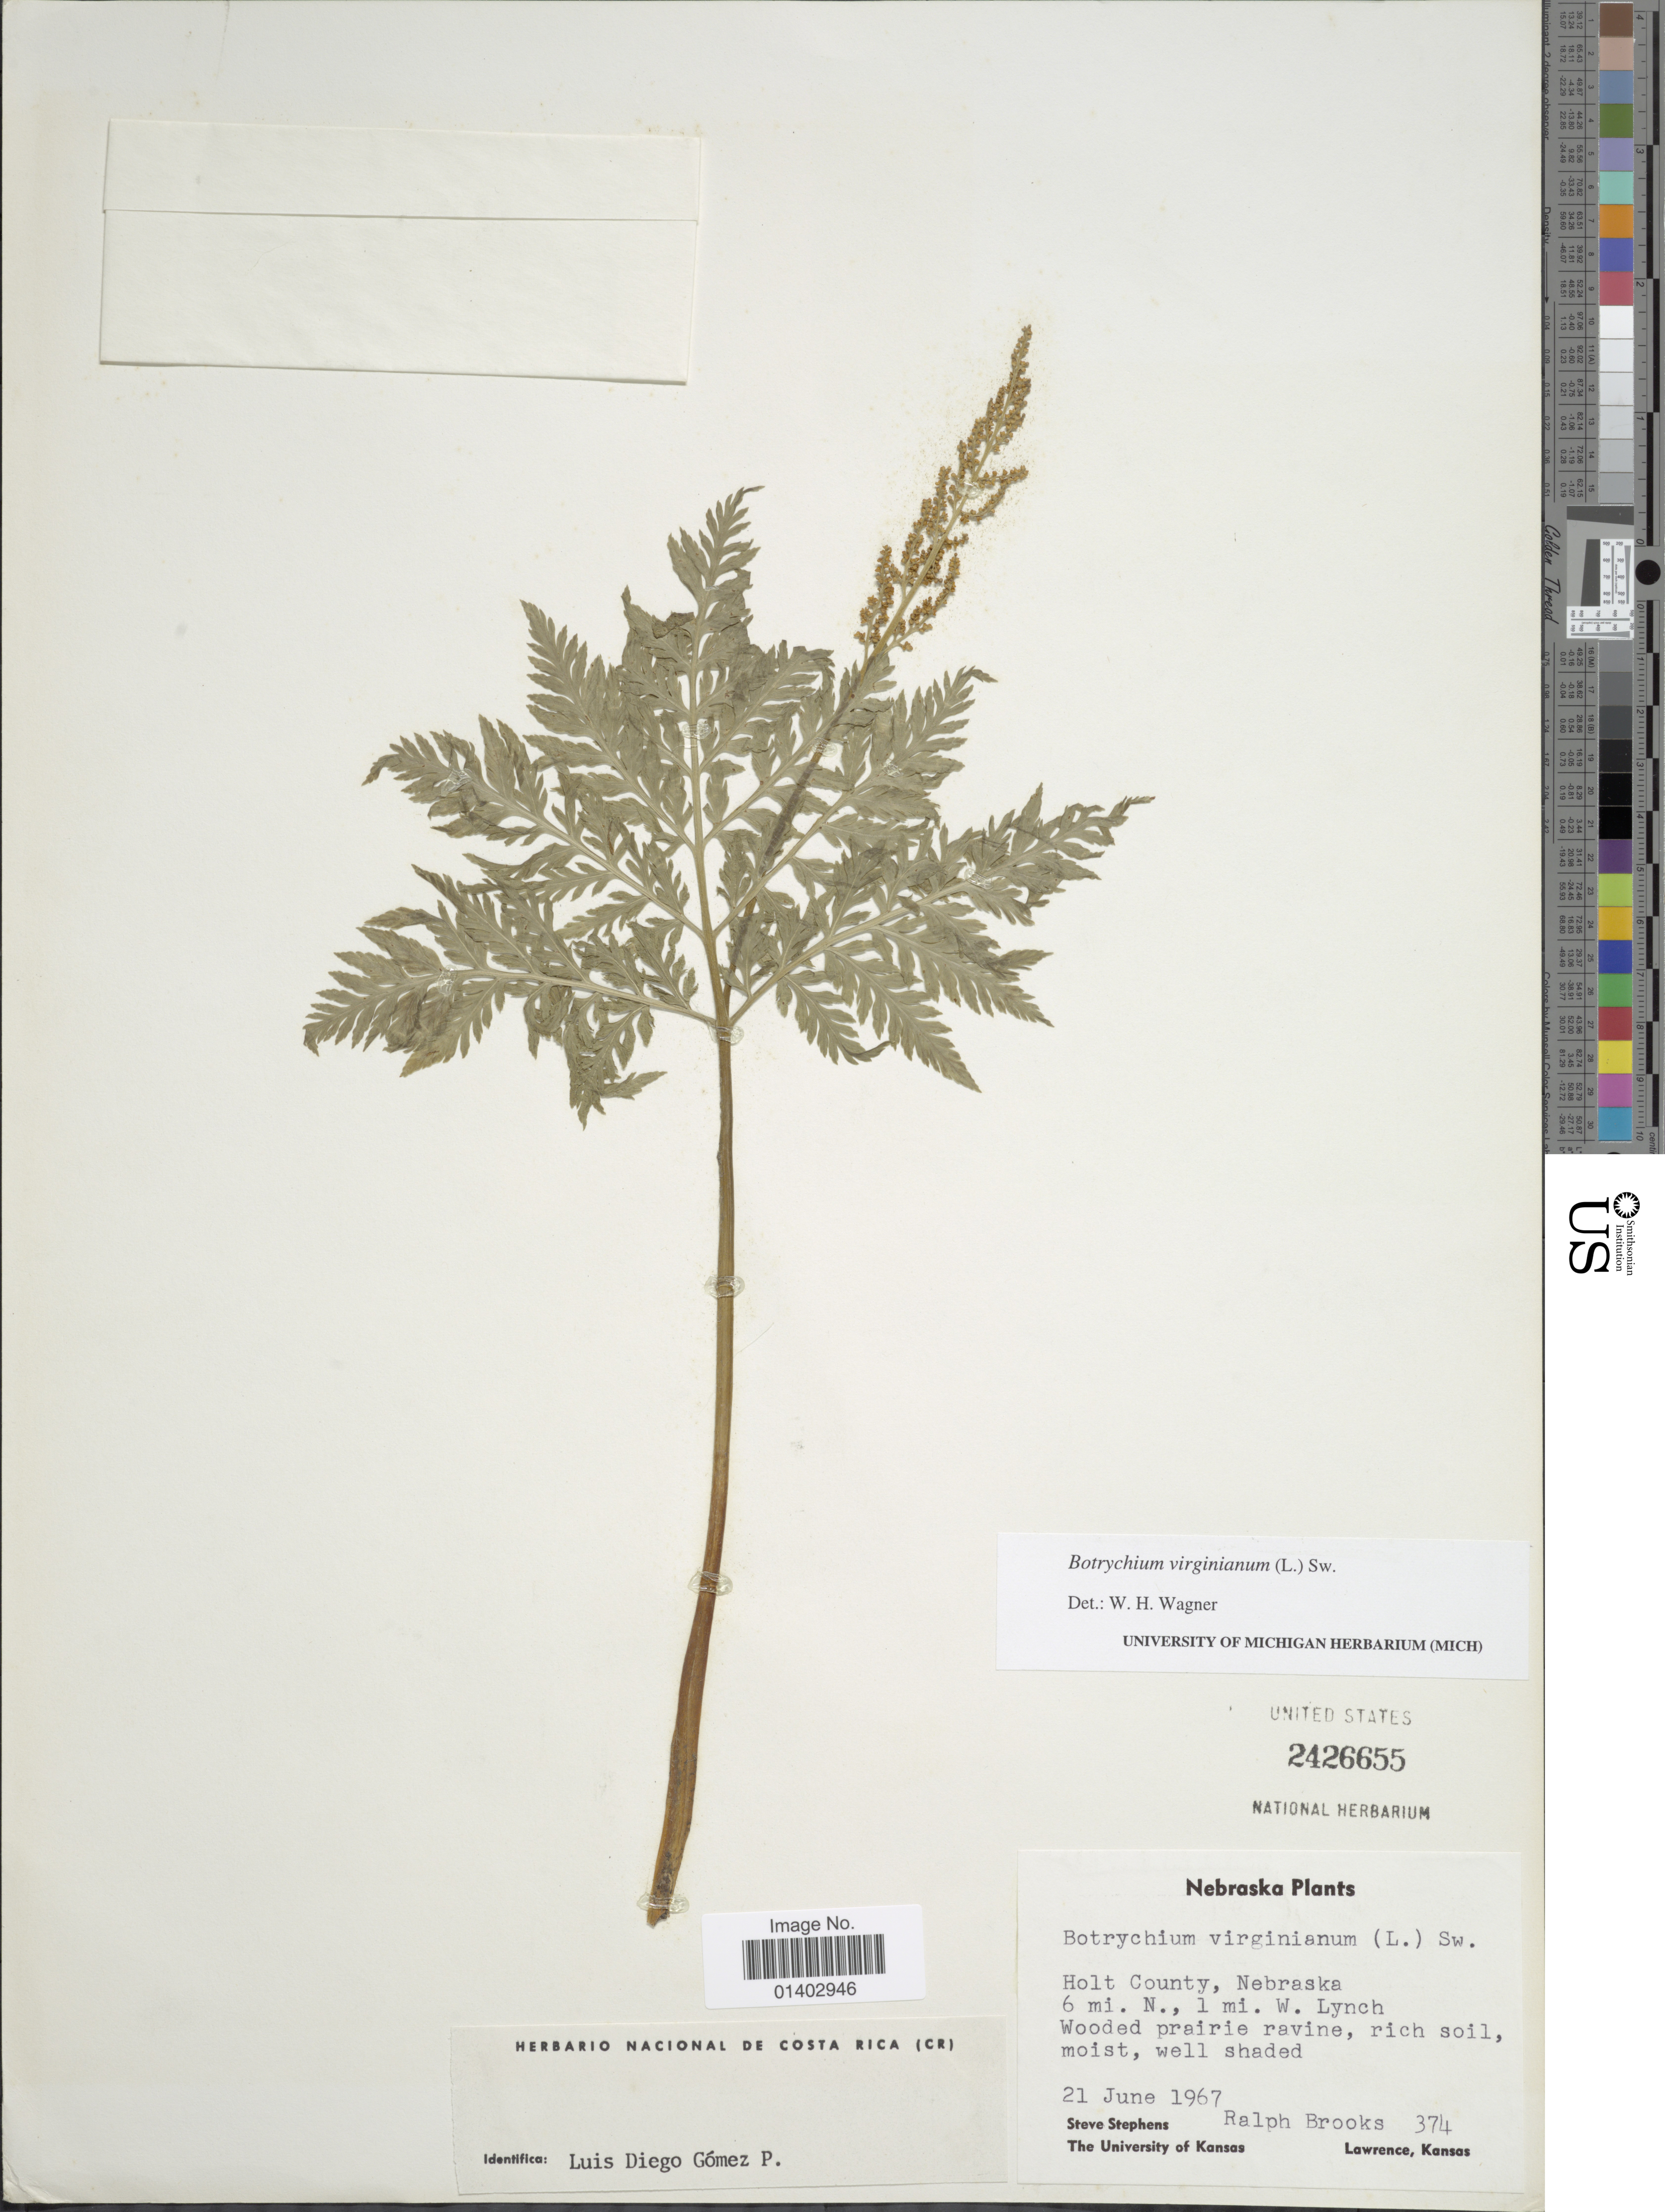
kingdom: Plantae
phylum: Tracheophyta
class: Polypodiopsida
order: Ophioglossales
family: Ophioglossaceae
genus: Botrychium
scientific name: Botrychium virginianum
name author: (L.) Sw.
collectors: S. Stephens & R. E. Brooks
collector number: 374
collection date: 1967-06-21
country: United States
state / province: Nebraska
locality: Holt County, 6 mi N., 1 mi W lynch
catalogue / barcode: US 2426655